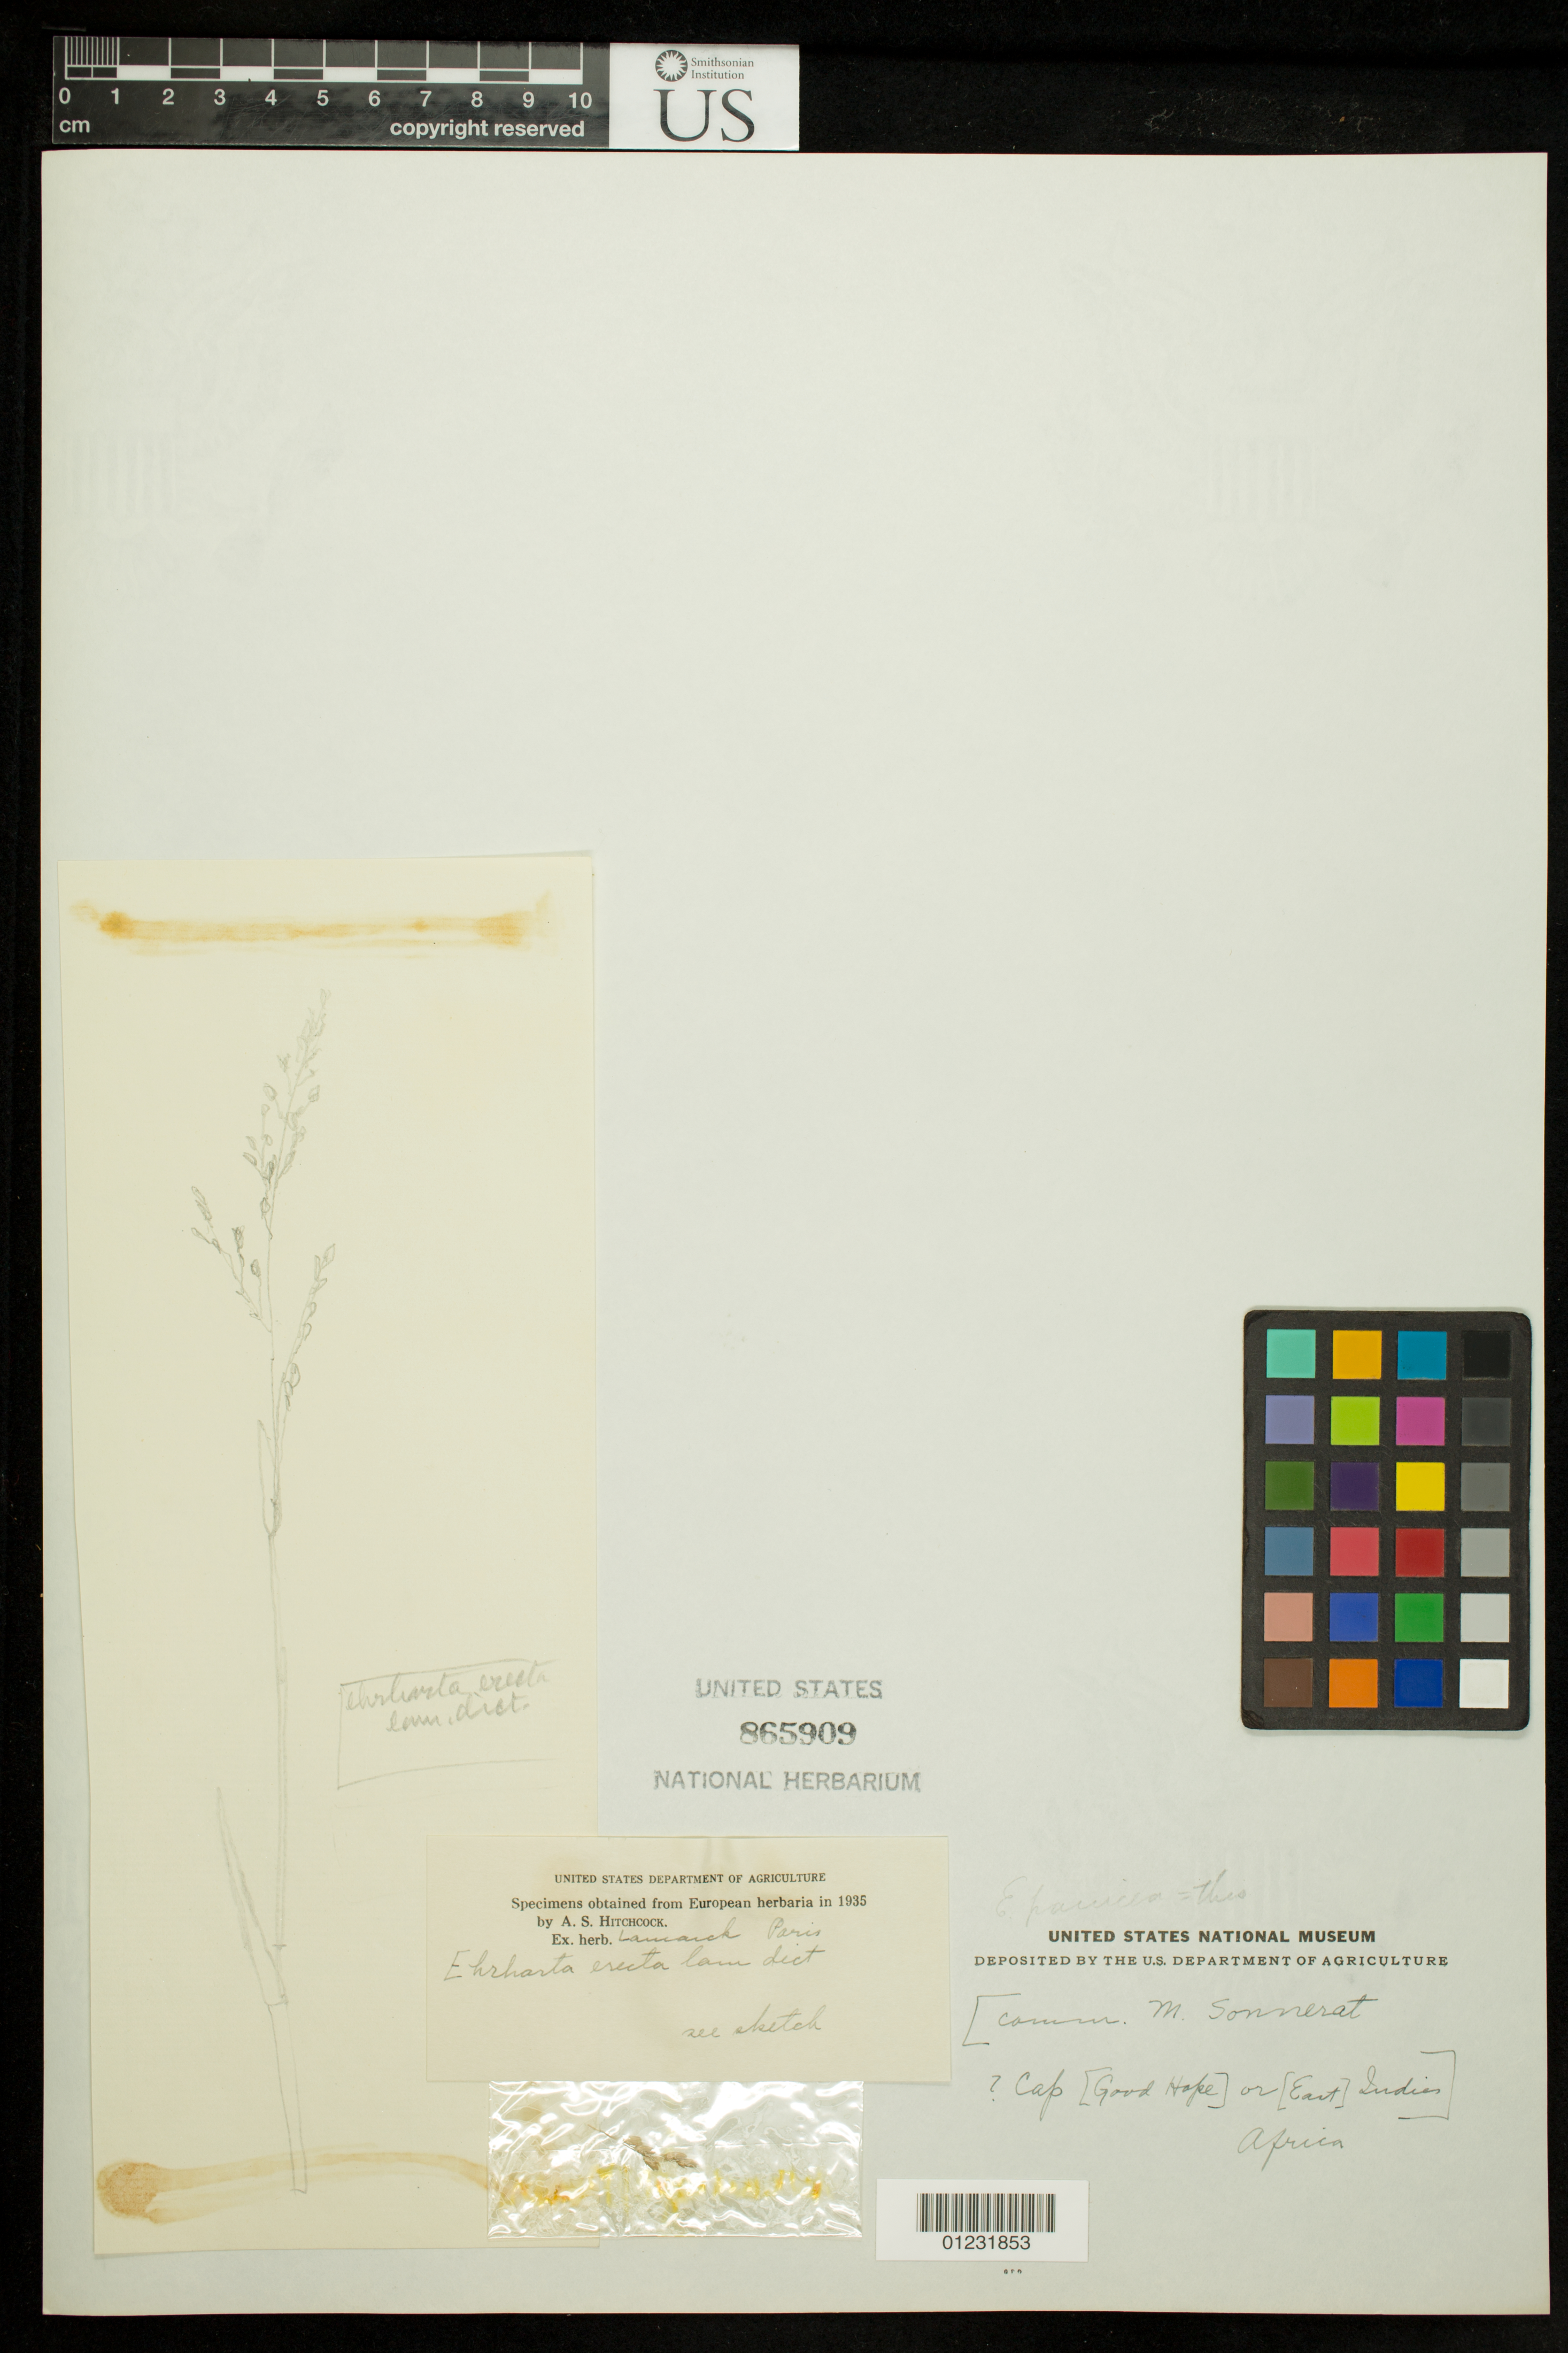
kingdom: Plantae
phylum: Tracheophyta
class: Liliopsida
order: Poales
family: Poaceae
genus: Ehrharta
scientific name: Ehrharta erecta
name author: Lam.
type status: Type Collection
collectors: M. Sonnerat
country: South Africa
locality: Cape of Good Hope.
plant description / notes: Fragmentary material of type specimen ex herb. Lamarck Paris.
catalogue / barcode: US 865909